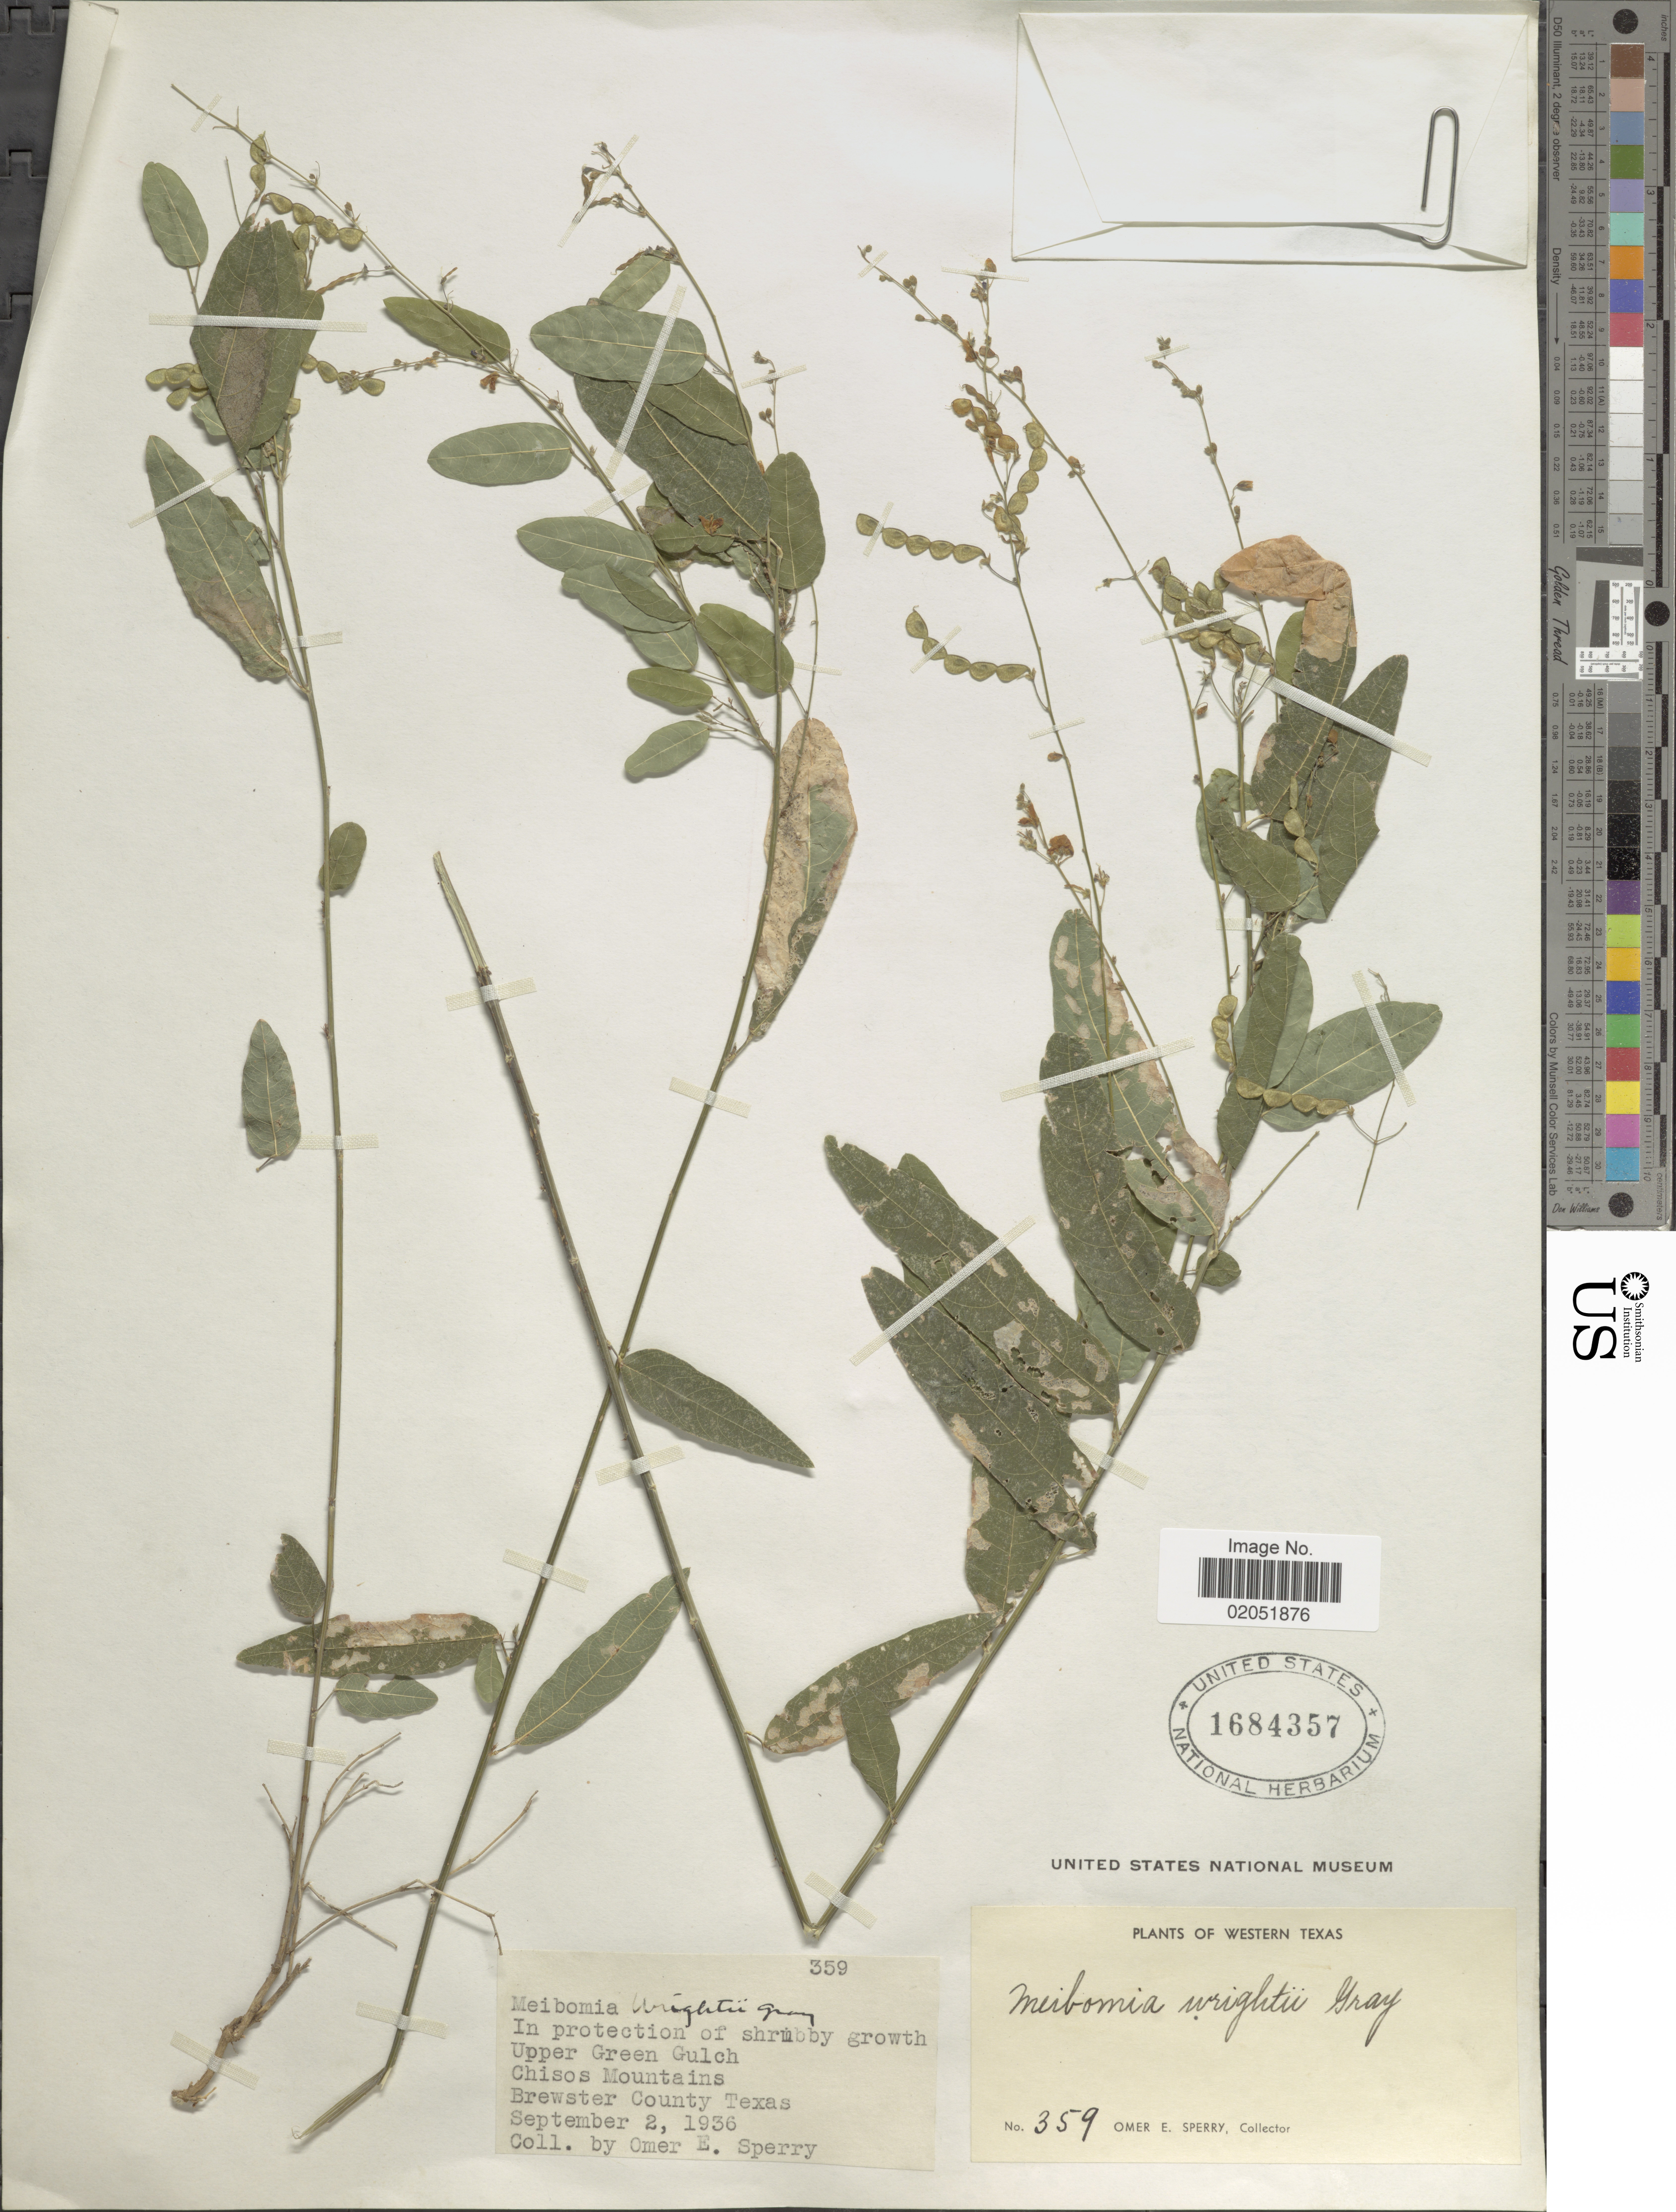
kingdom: Plantae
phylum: Tracheophyta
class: Magnoliopsida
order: Fabales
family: Fabaceae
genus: Desmodium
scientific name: Desmodium wrightii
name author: A. Gray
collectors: O. E. Sperry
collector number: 359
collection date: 1936-09-02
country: United States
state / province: Texas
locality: Western Texas, Upper Green gulch, Chisos Mountains.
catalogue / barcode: US 1684357